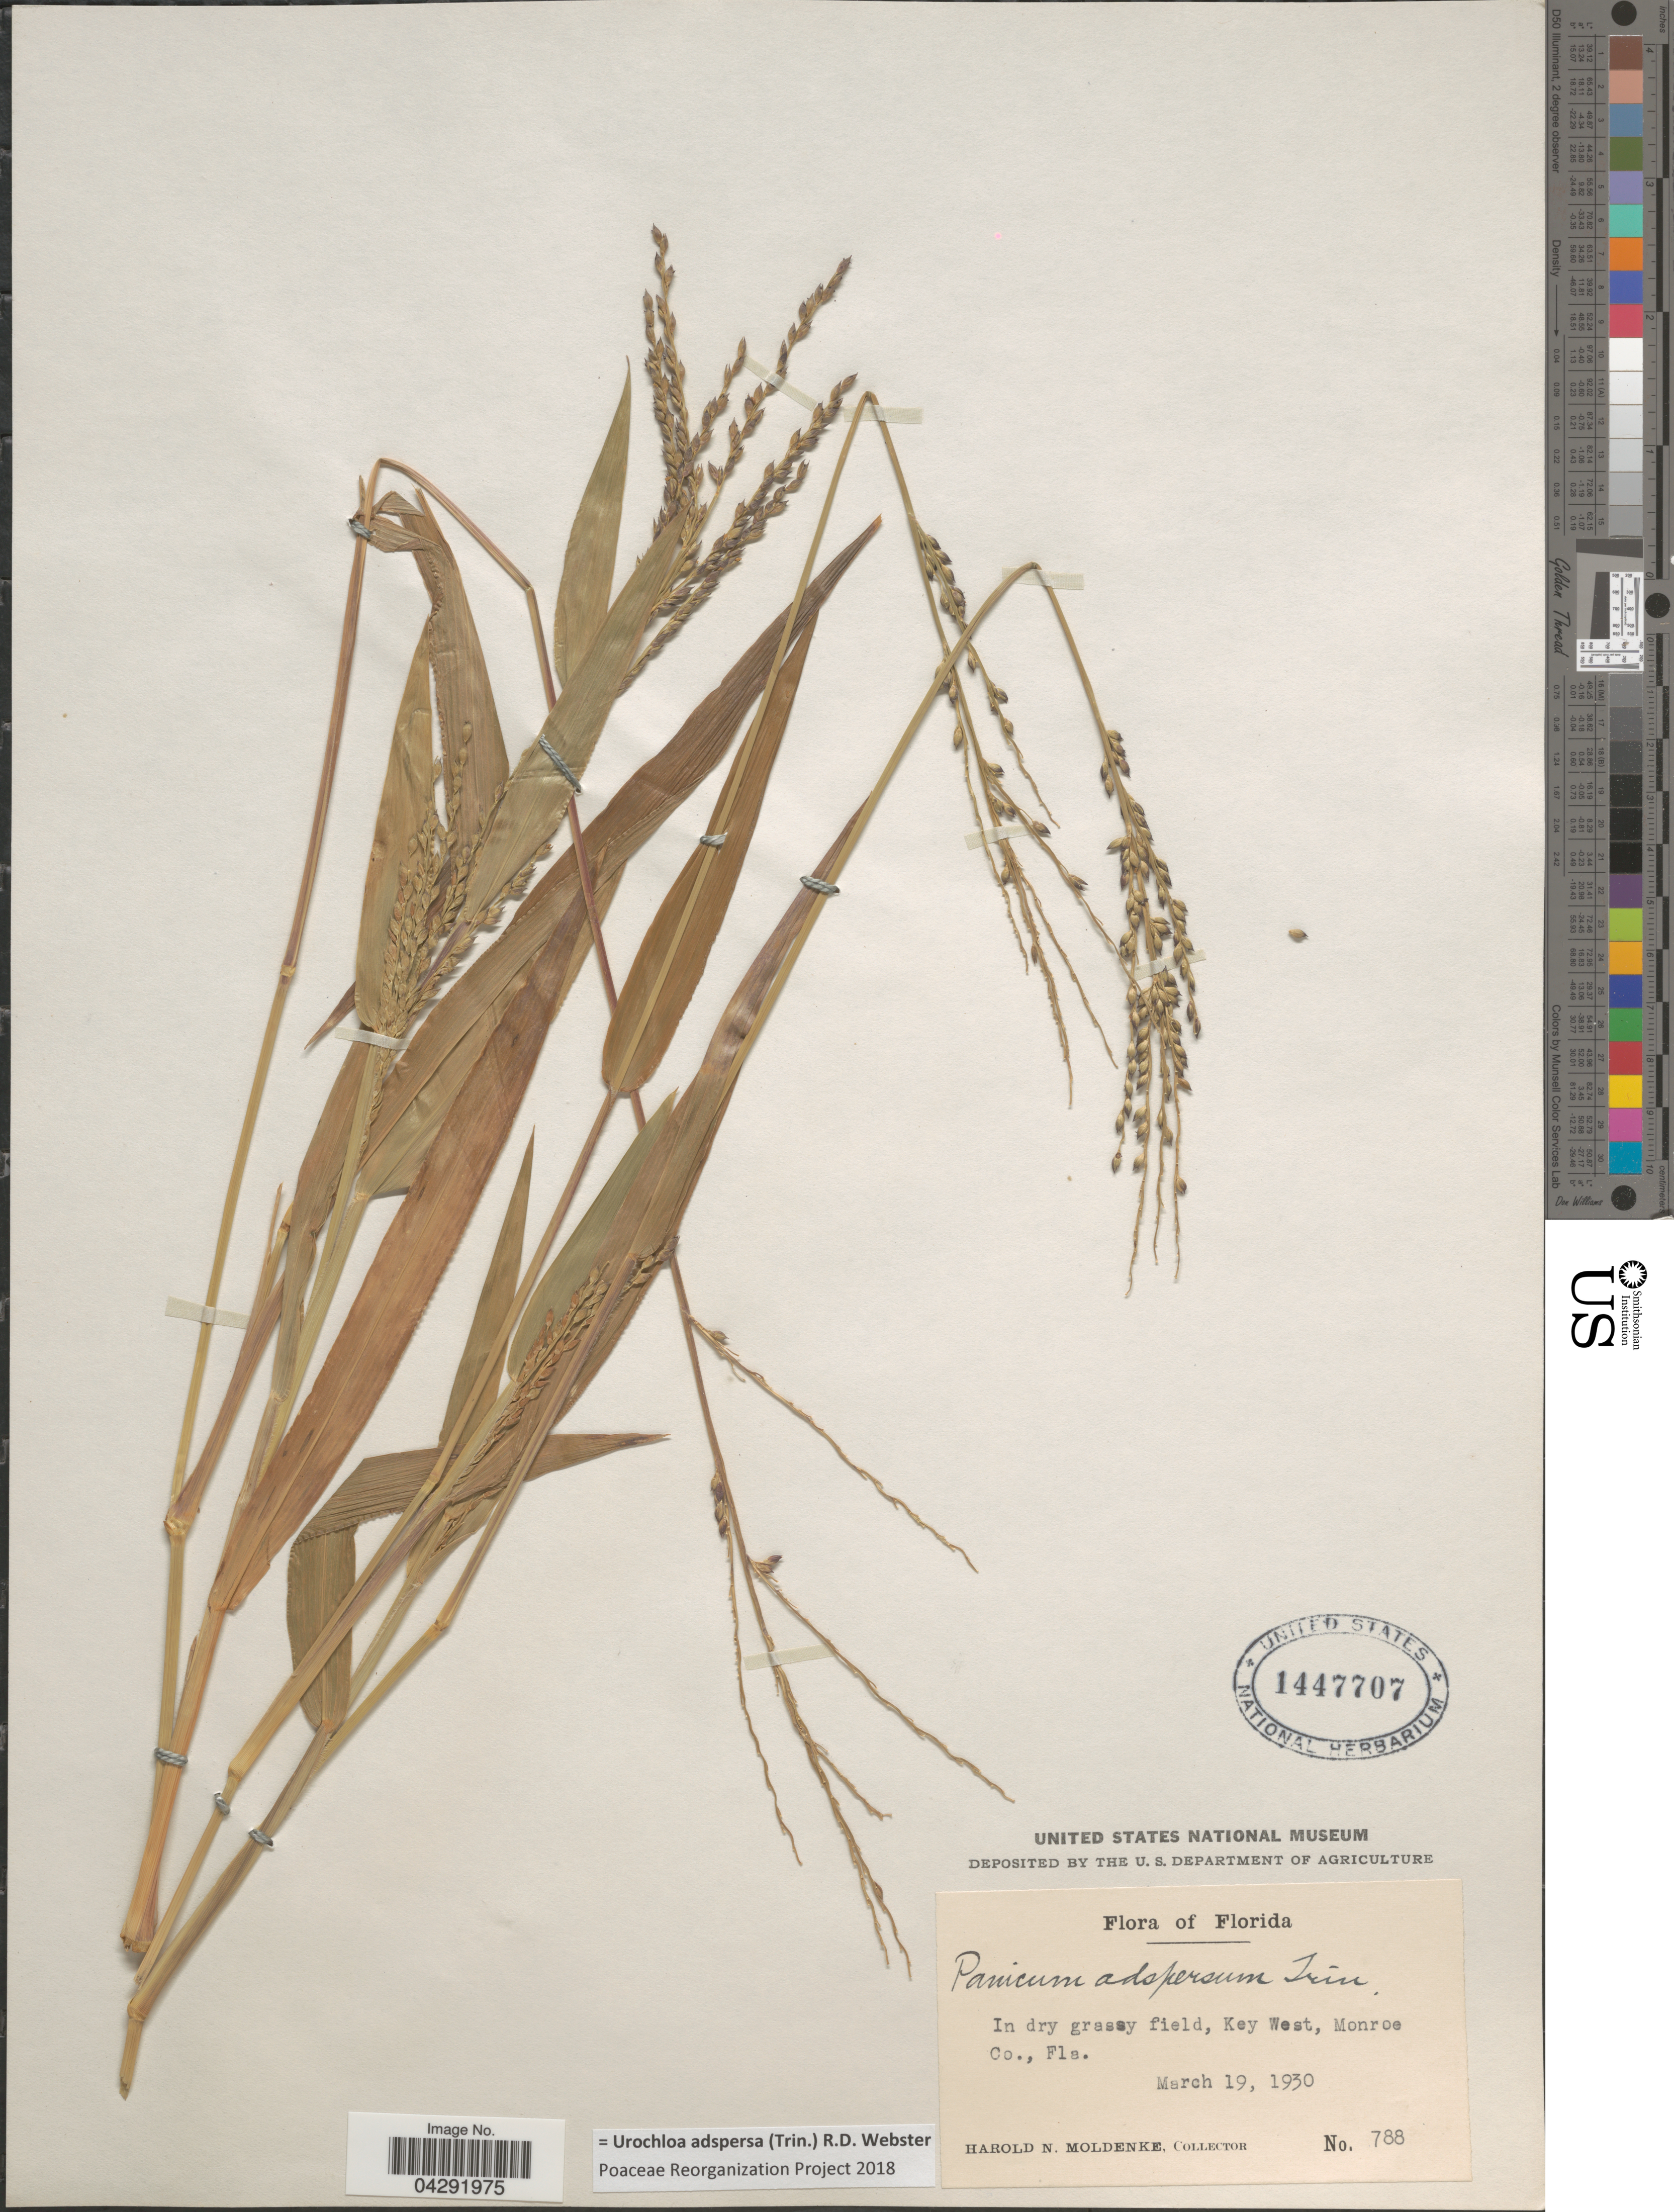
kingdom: Plantae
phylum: Tracheophyta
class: Liliopsida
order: Poales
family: Poaceae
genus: Urochloa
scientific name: Urochloa adspersa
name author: (Trin.) R.D. Webster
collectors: H. N. Moldenke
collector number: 788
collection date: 1930-03-19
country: United States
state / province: Florida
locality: In dry grassy field, Key West, Monroe Co.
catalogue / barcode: US 1447707